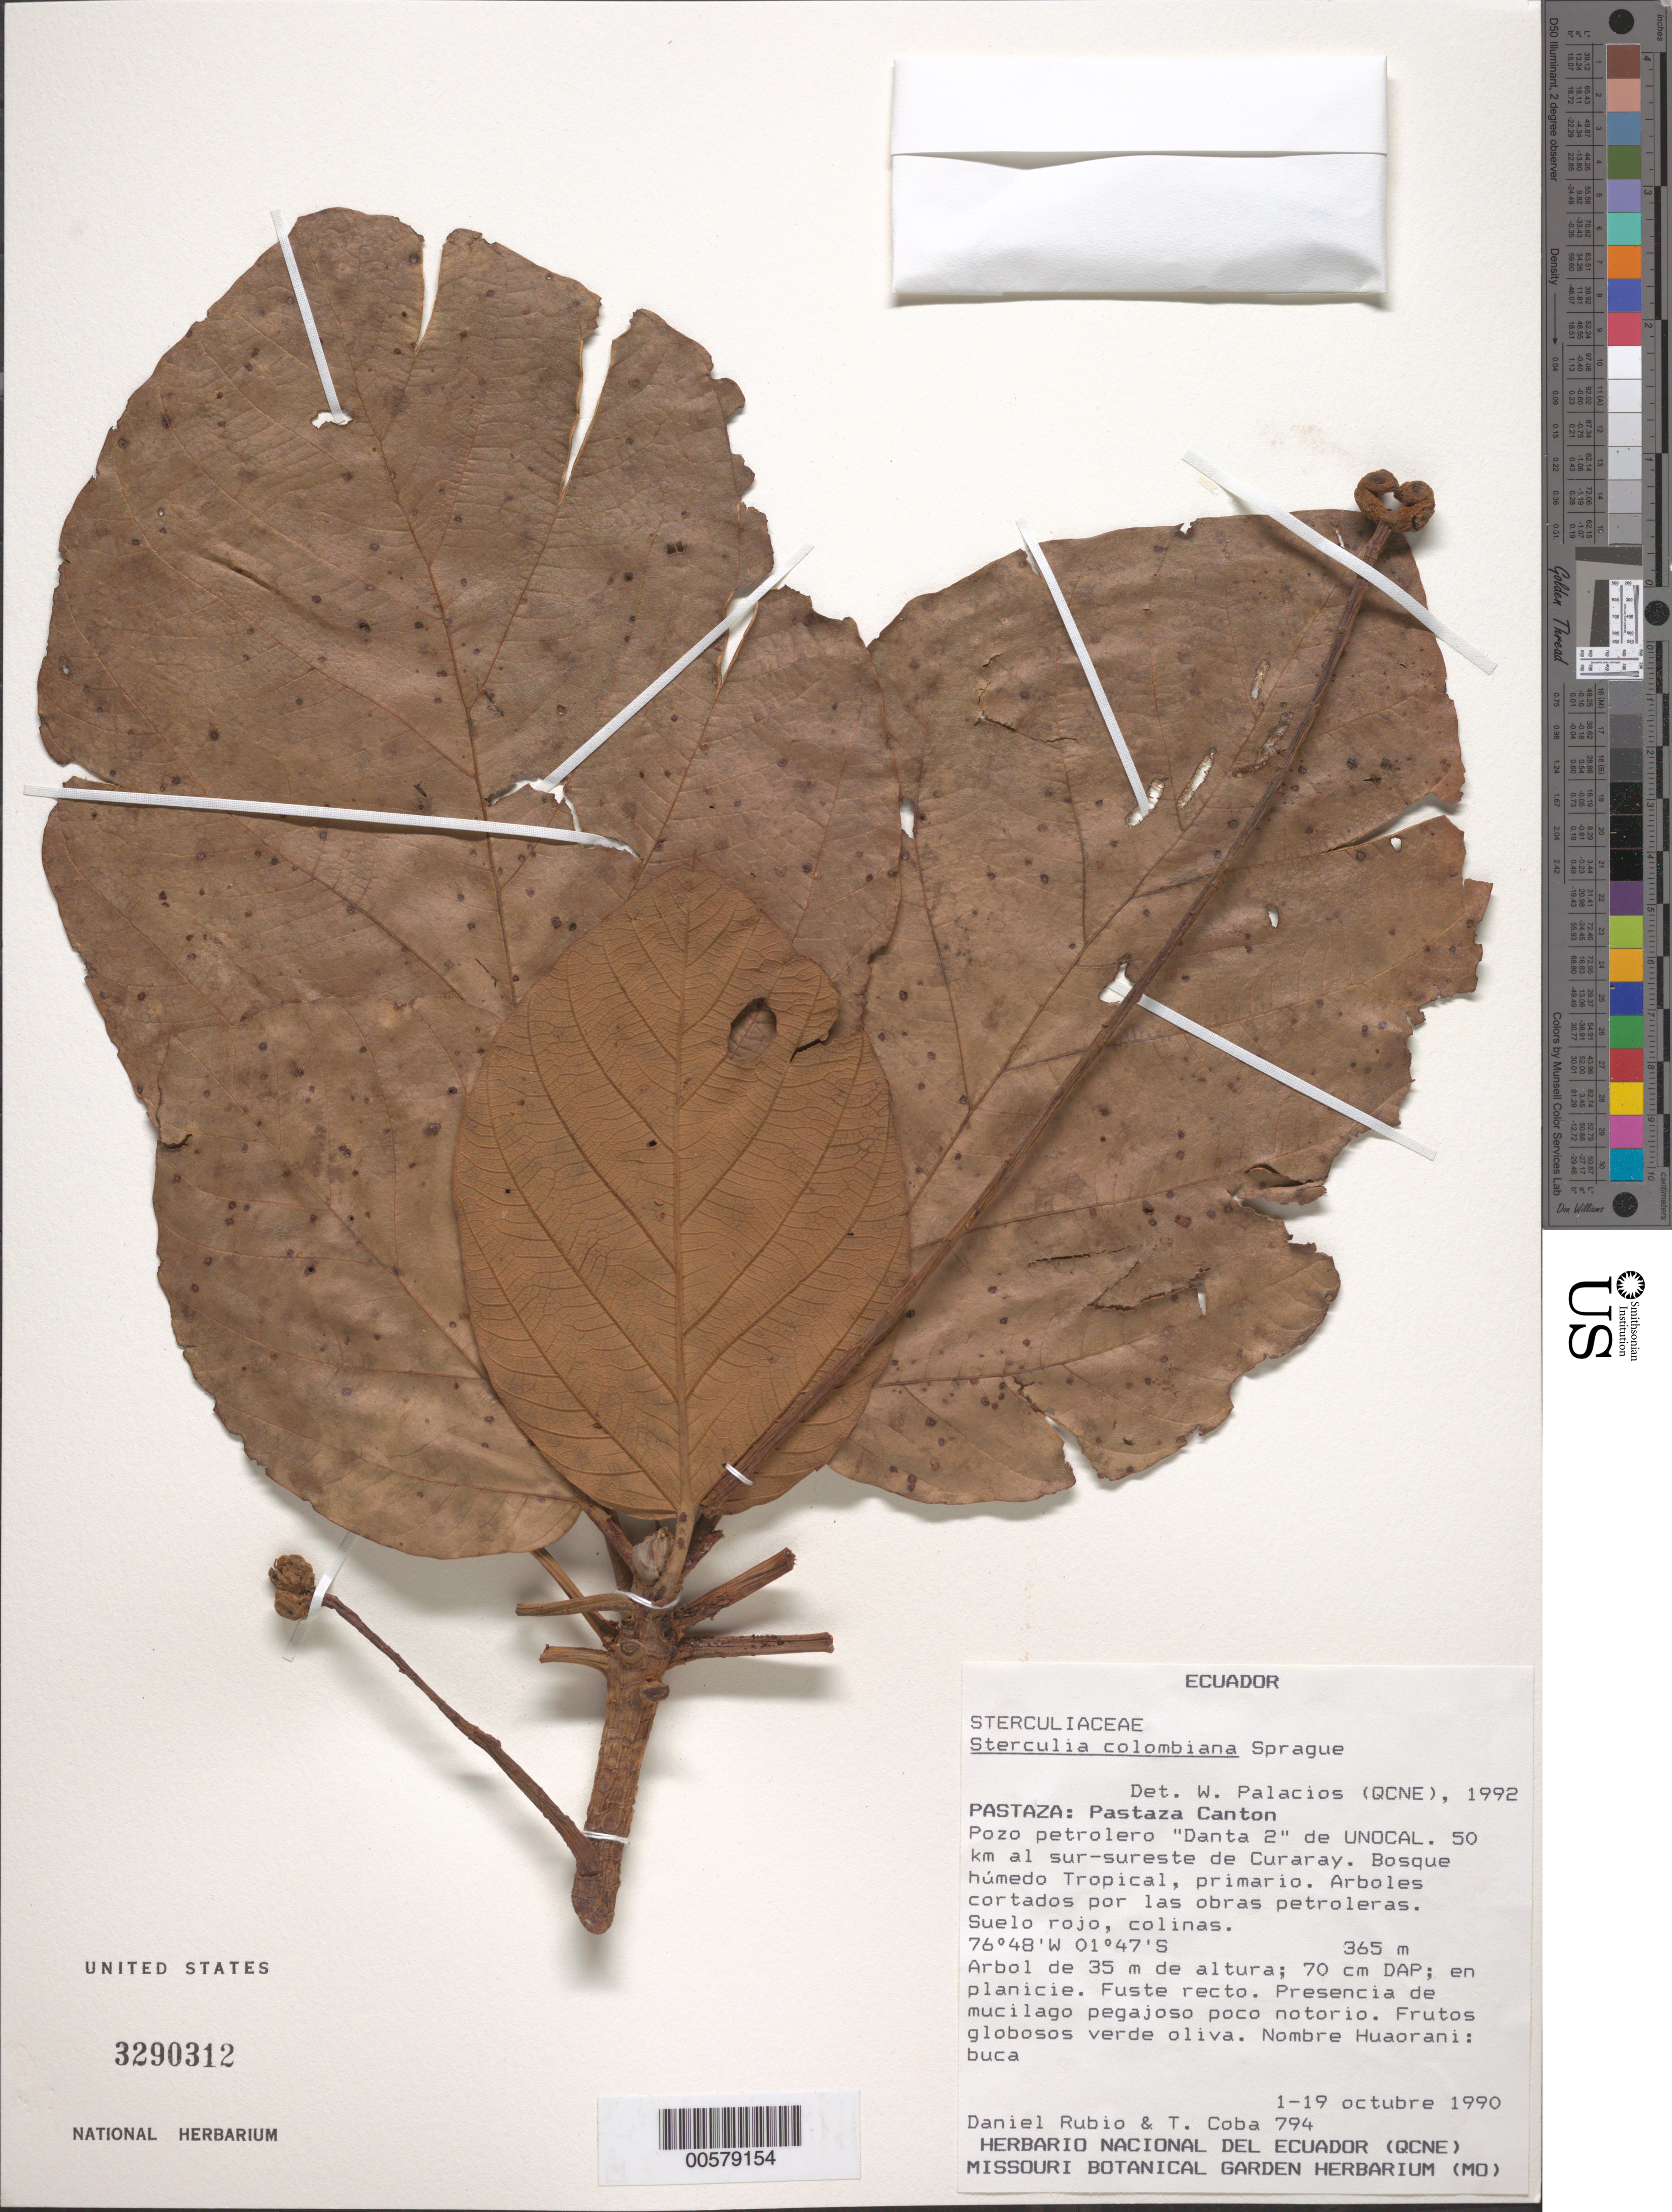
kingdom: Plantae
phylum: Tracheophyta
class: Magnoliopsida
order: Malvales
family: Malvaceae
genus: Sterculia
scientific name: Sterculia colombiana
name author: Sprague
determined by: Palacios, W., (QCA), Pontificia Universidad Católica del Ecuador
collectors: D. Rubio & T. Coba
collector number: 794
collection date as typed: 01 Oct 1990 to 19 Oct 1990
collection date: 1990-10-01/1990-10-19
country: Ecuador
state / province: Pastaza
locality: Pastaza Canton. Pozo petrolero Danta 2 de UNOCAL, 50 km al SSE de Curaray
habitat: Bosque húmedo tropical, primario, Arbols cortados por las obras petroleras, suelo rojo colinas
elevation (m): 365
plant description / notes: Common name: Buca; US, NY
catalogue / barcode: US 3290312